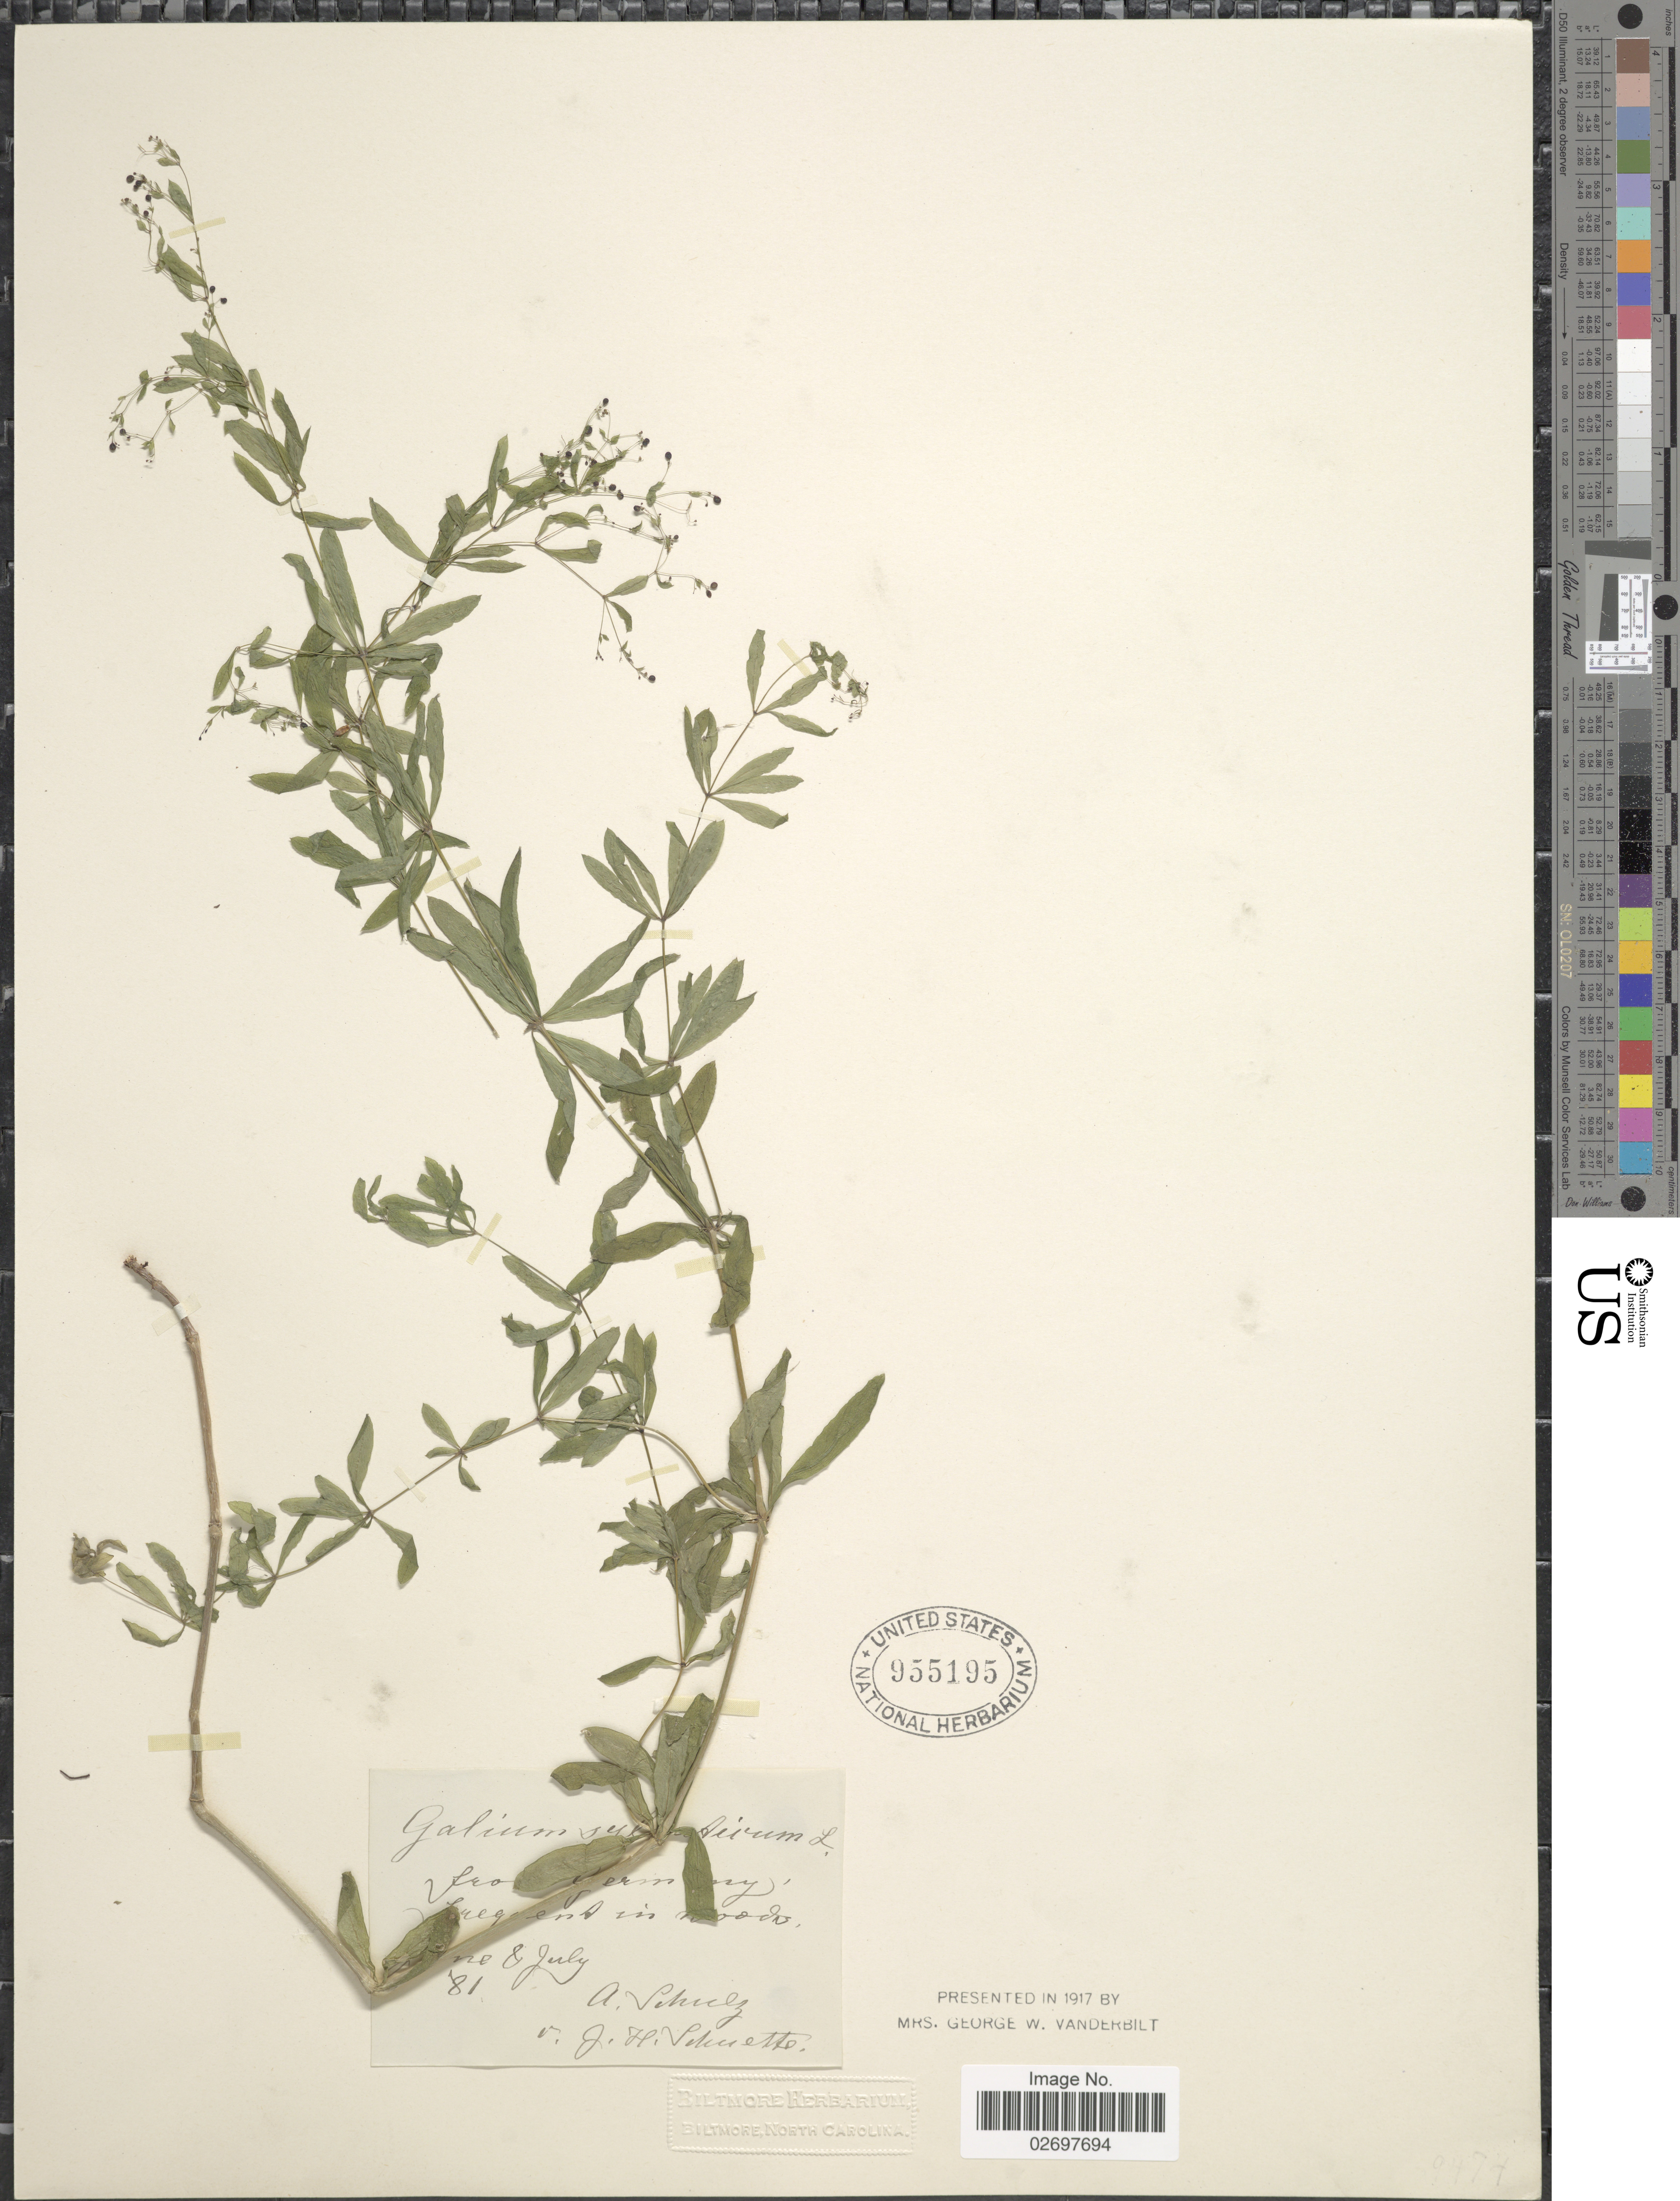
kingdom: Plantae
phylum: Tracheophyta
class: Magnoliopsida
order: Gentianales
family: Rubiaceae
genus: Galium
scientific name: Galium silvaticum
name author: L.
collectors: A. Schulz & J. H. Schuette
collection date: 1881-06/1881-07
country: Germany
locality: From Germany. Frequent in woods.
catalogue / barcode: US 955195